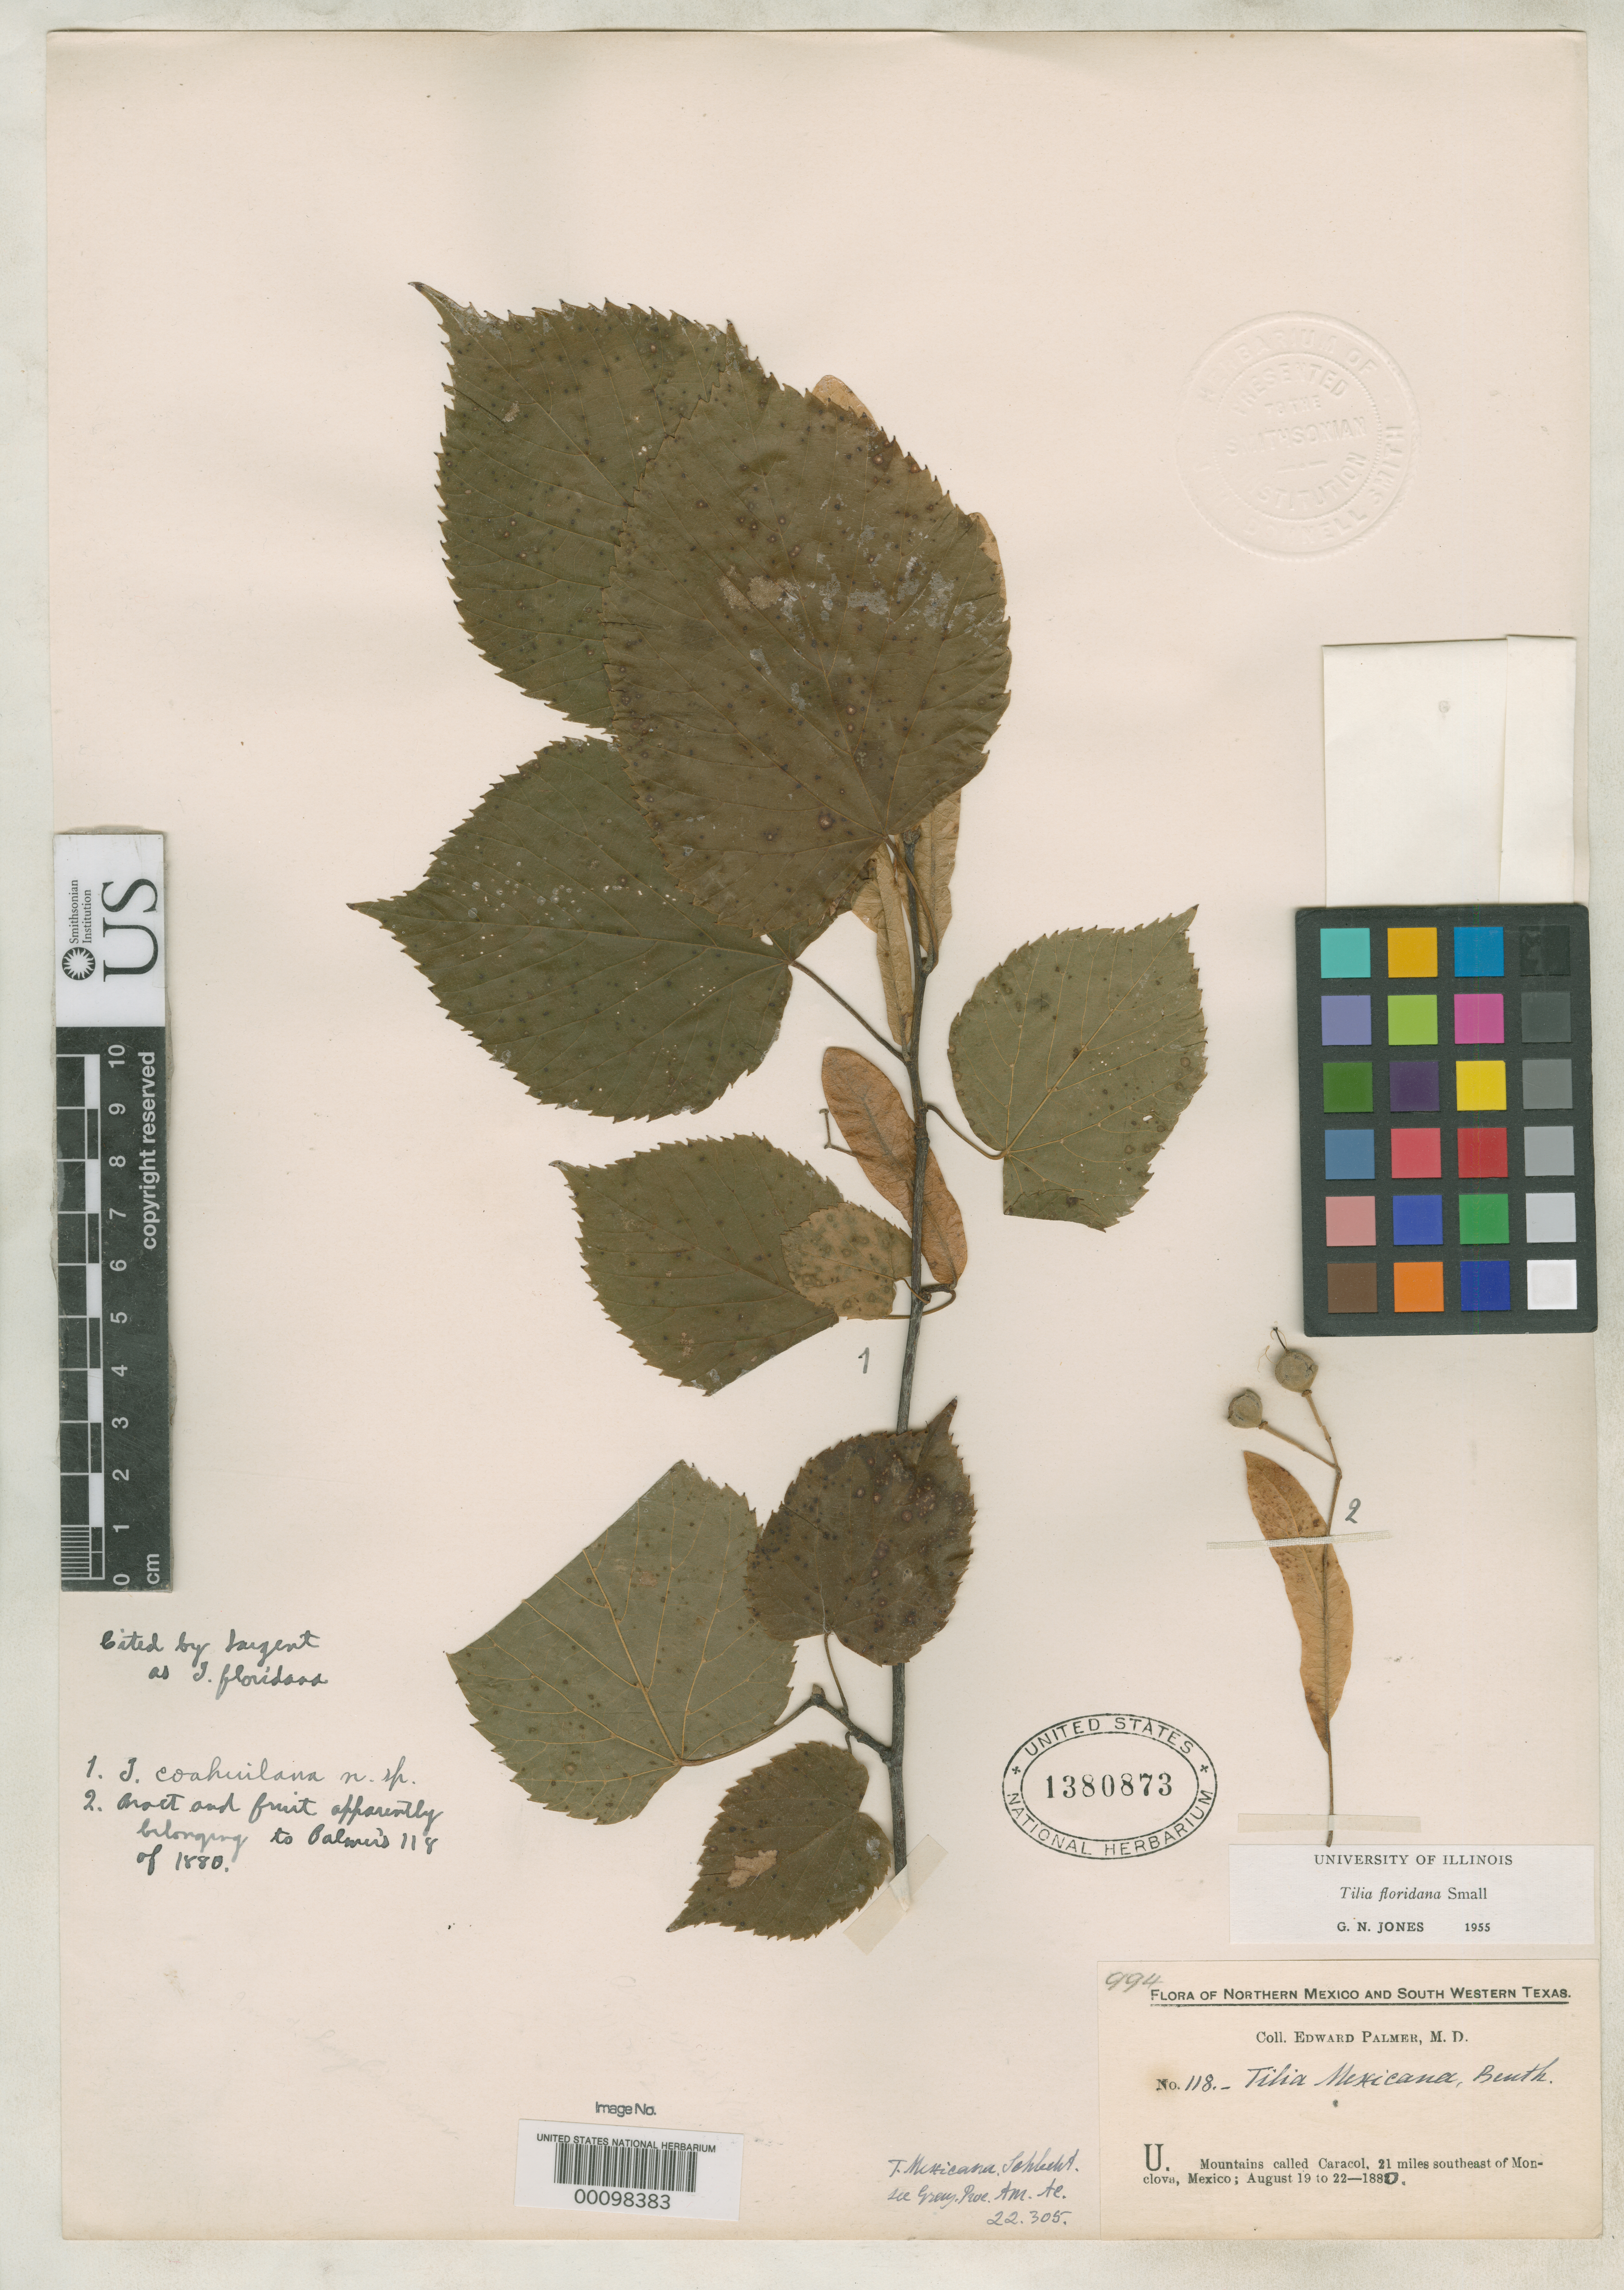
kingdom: Plantae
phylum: Tracheophyta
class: Magnoliopsida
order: Malvales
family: Malvaceae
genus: Tilia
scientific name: Tilia coahuilana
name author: Bush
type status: Isotype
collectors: E. Palmer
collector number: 118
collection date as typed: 19 Aug 1880 to 22 Aug 1880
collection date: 1880-08-19/1880-08-22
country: Mexico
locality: Caracol Mountains, 21 miles SE of Monclova.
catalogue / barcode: US 1380873